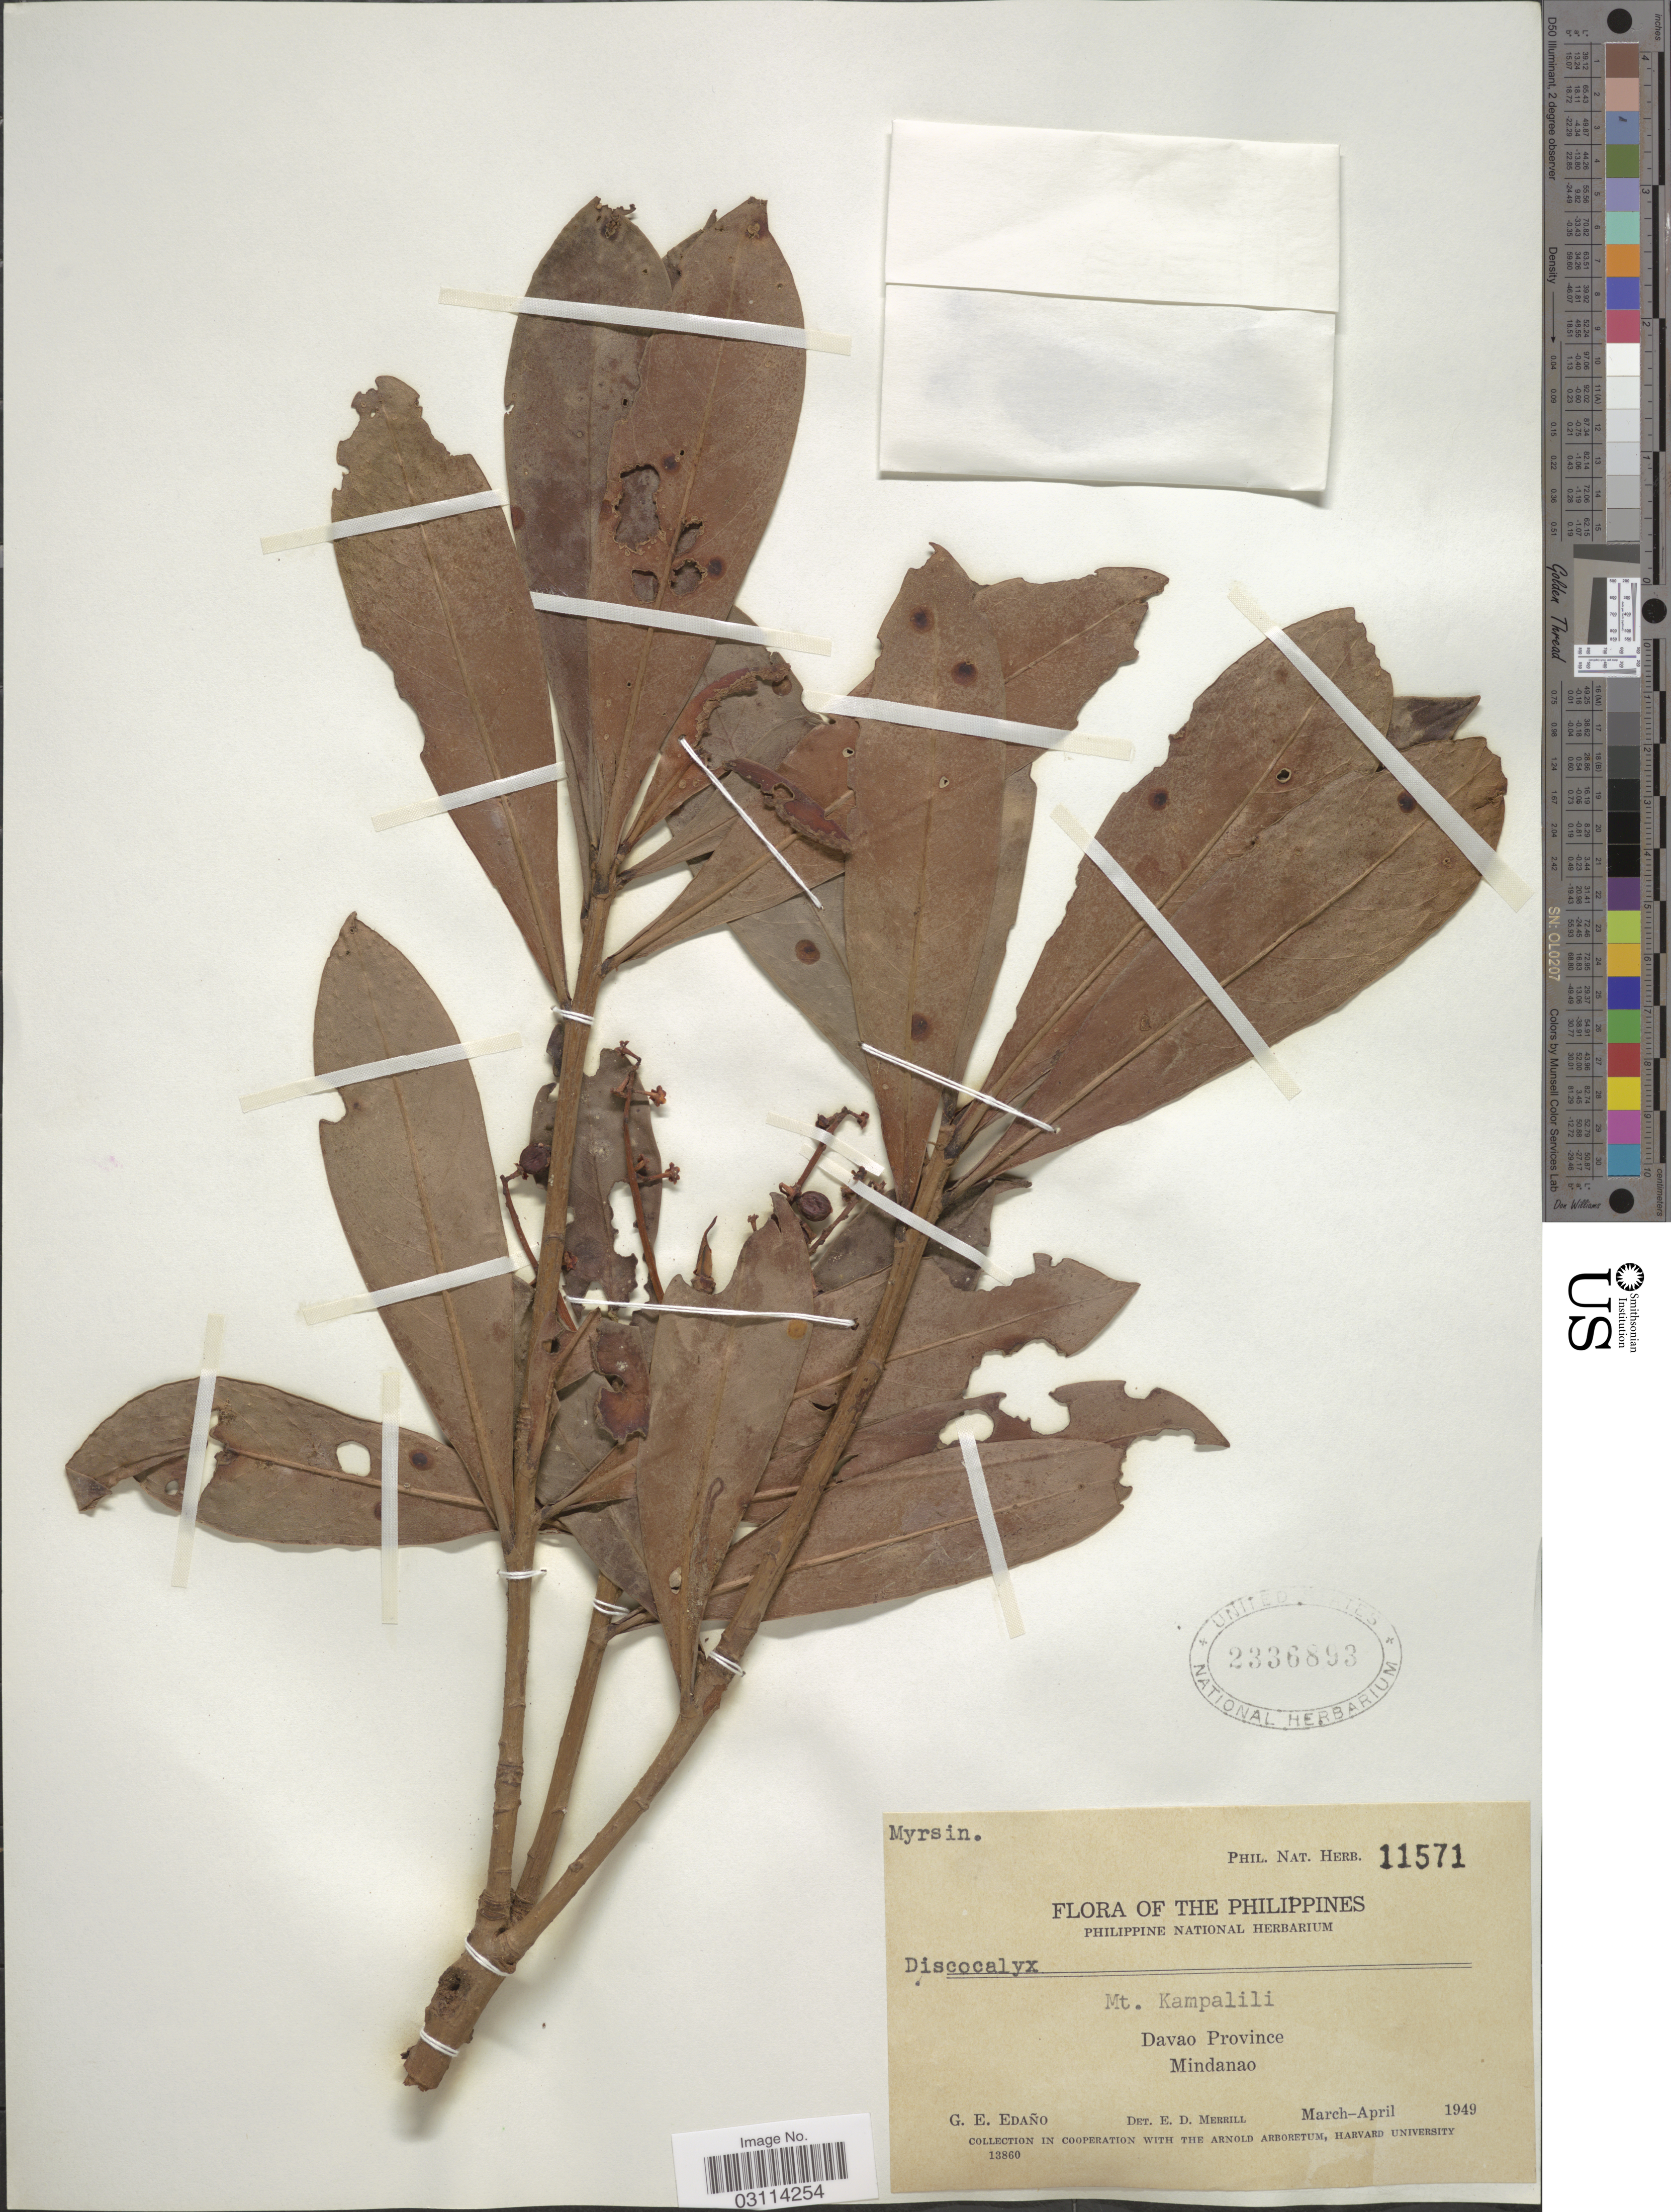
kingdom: Plantae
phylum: Tracheophyta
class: Magnoliopsida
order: Ericales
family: Primulaceae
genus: Discocalyx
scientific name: Discocalyx sp.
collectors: G. Edaño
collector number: Phil. Nat. Herb. 11571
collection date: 1949-03/1949-04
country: Philippines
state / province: Davao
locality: Mt. Kampalili, Davao Province, Mindanao.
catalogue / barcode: US 2336893